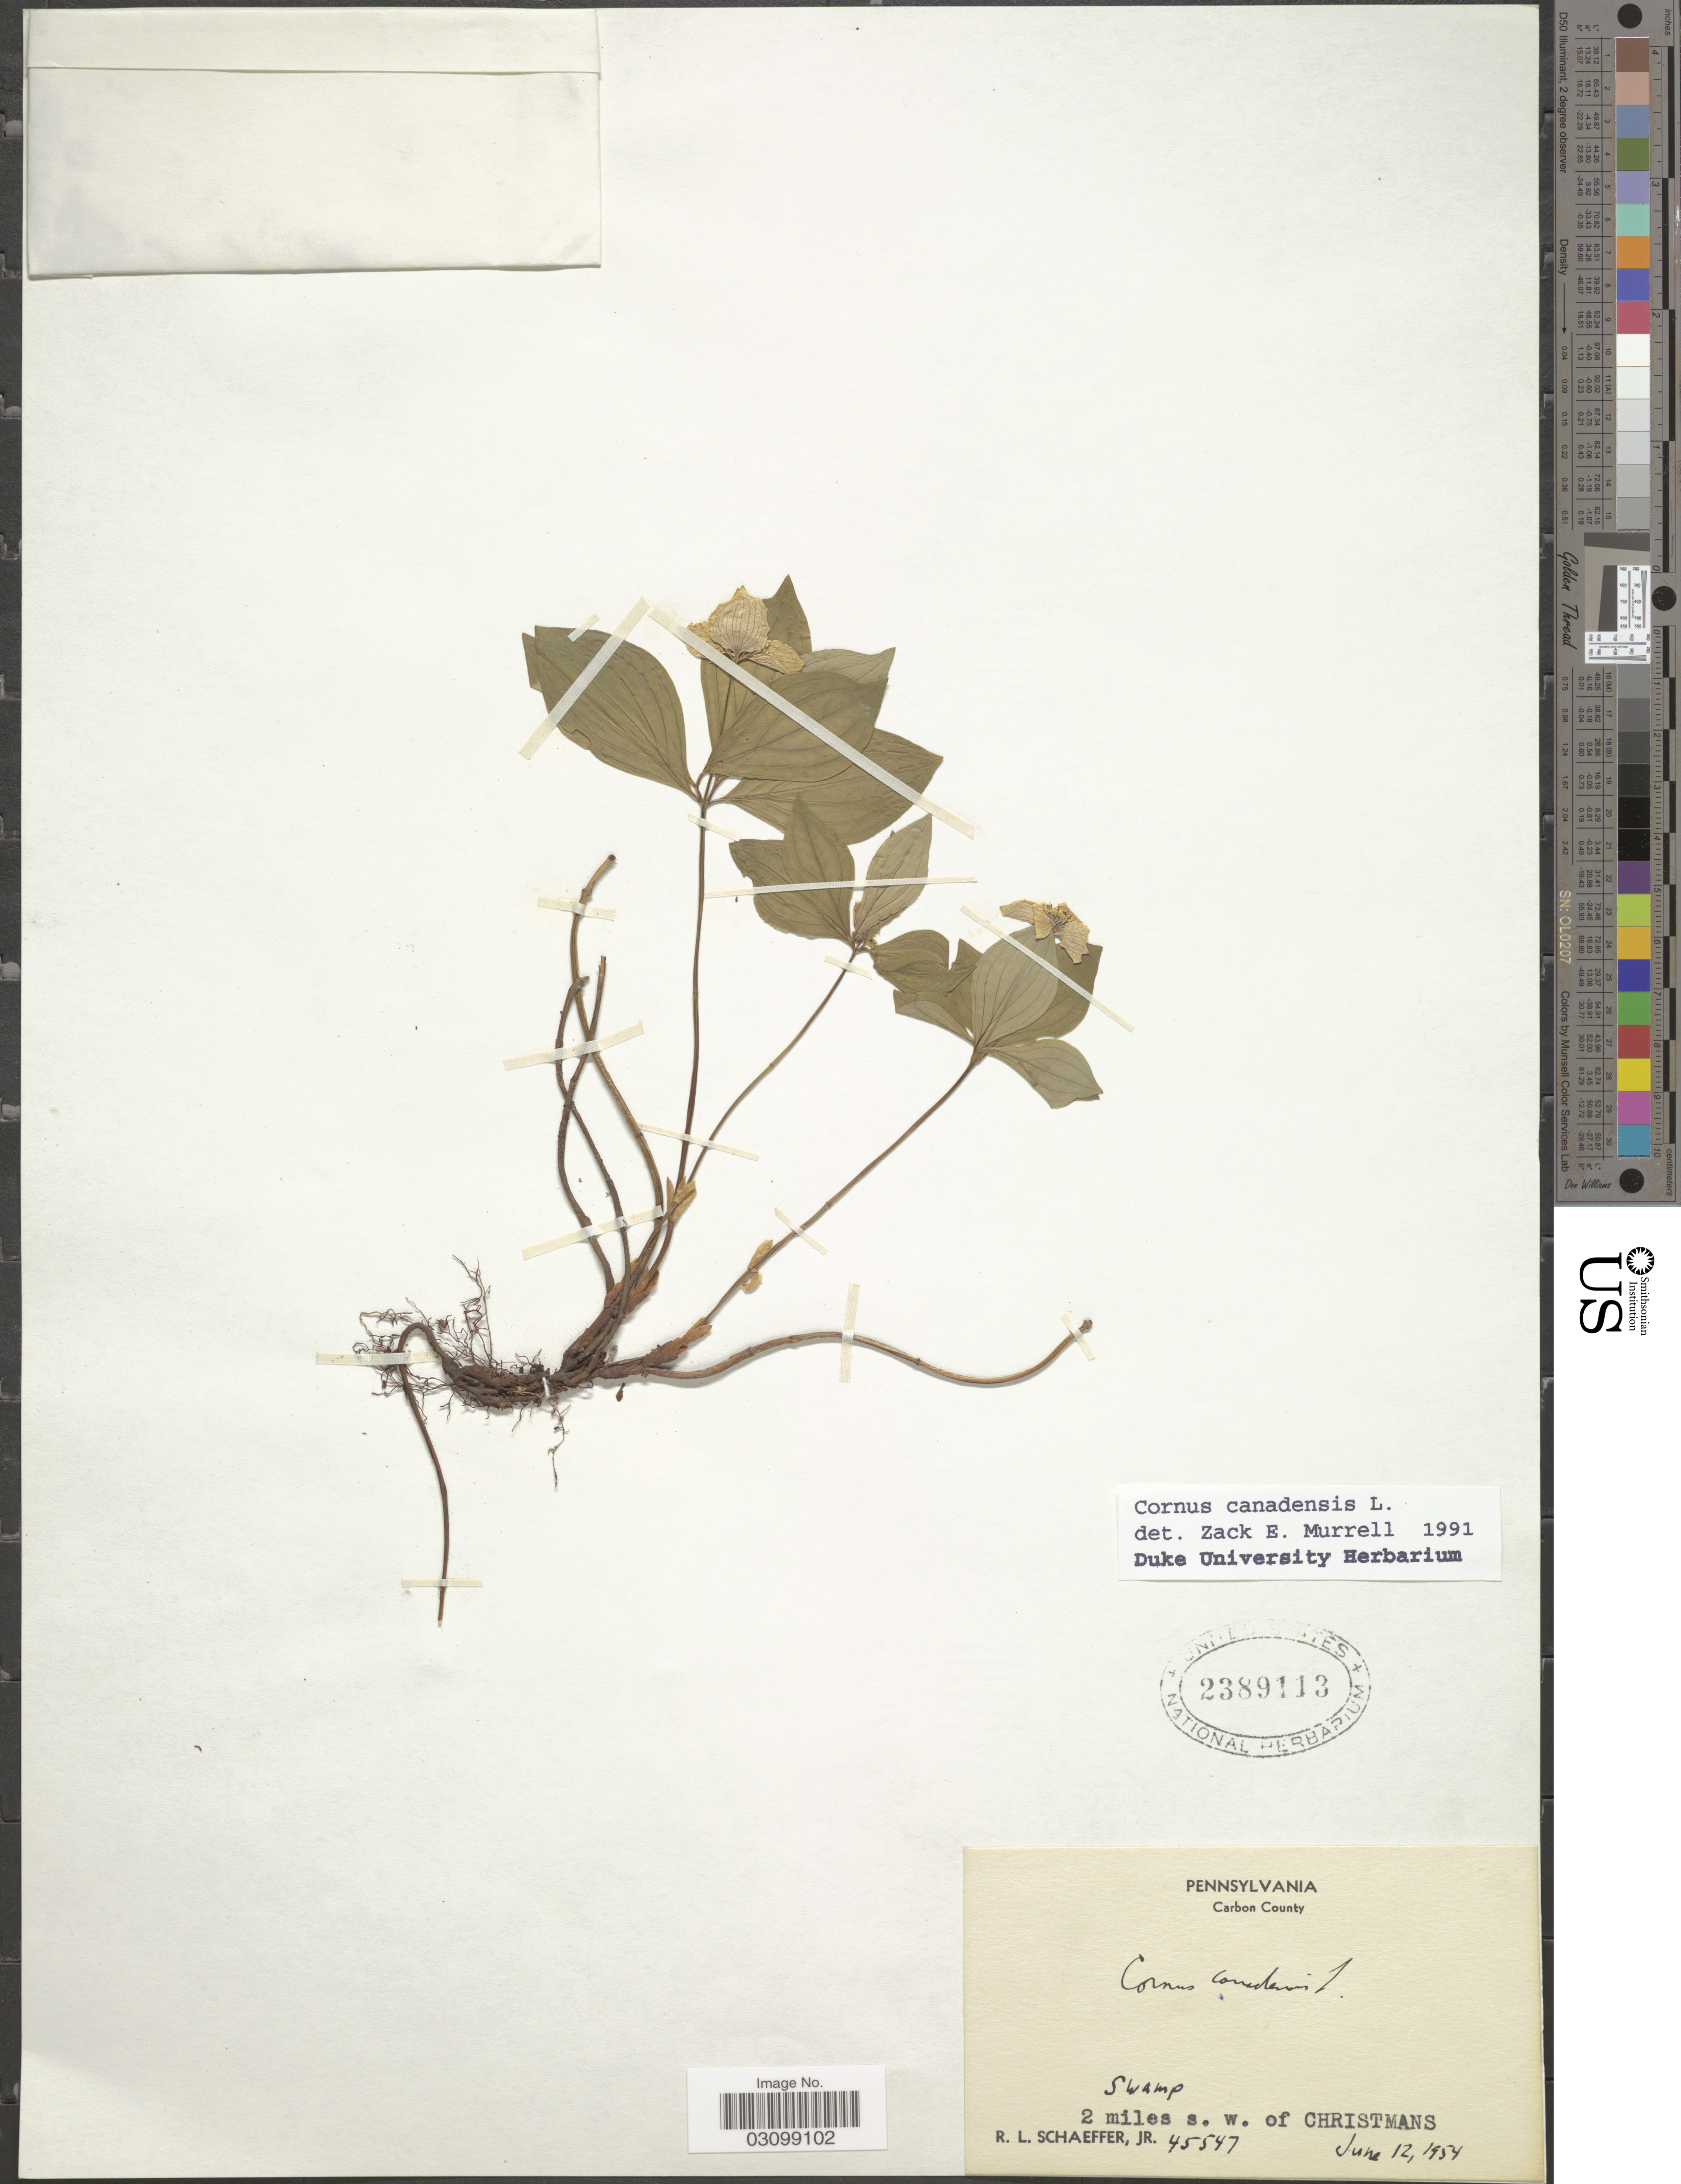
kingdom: Plantae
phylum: Tracheophyta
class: Magnoliopsida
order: Cornales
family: Cornaceae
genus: Cornus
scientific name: Cornus canadensis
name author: L.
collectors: R. L. Schaeffer Jr.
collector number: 45547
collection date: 1954-06-12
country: United States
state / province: Pennsylvania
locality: Carbon County. Swamp. 2 miles s.w. of Christmans.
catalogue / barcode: US 2389113